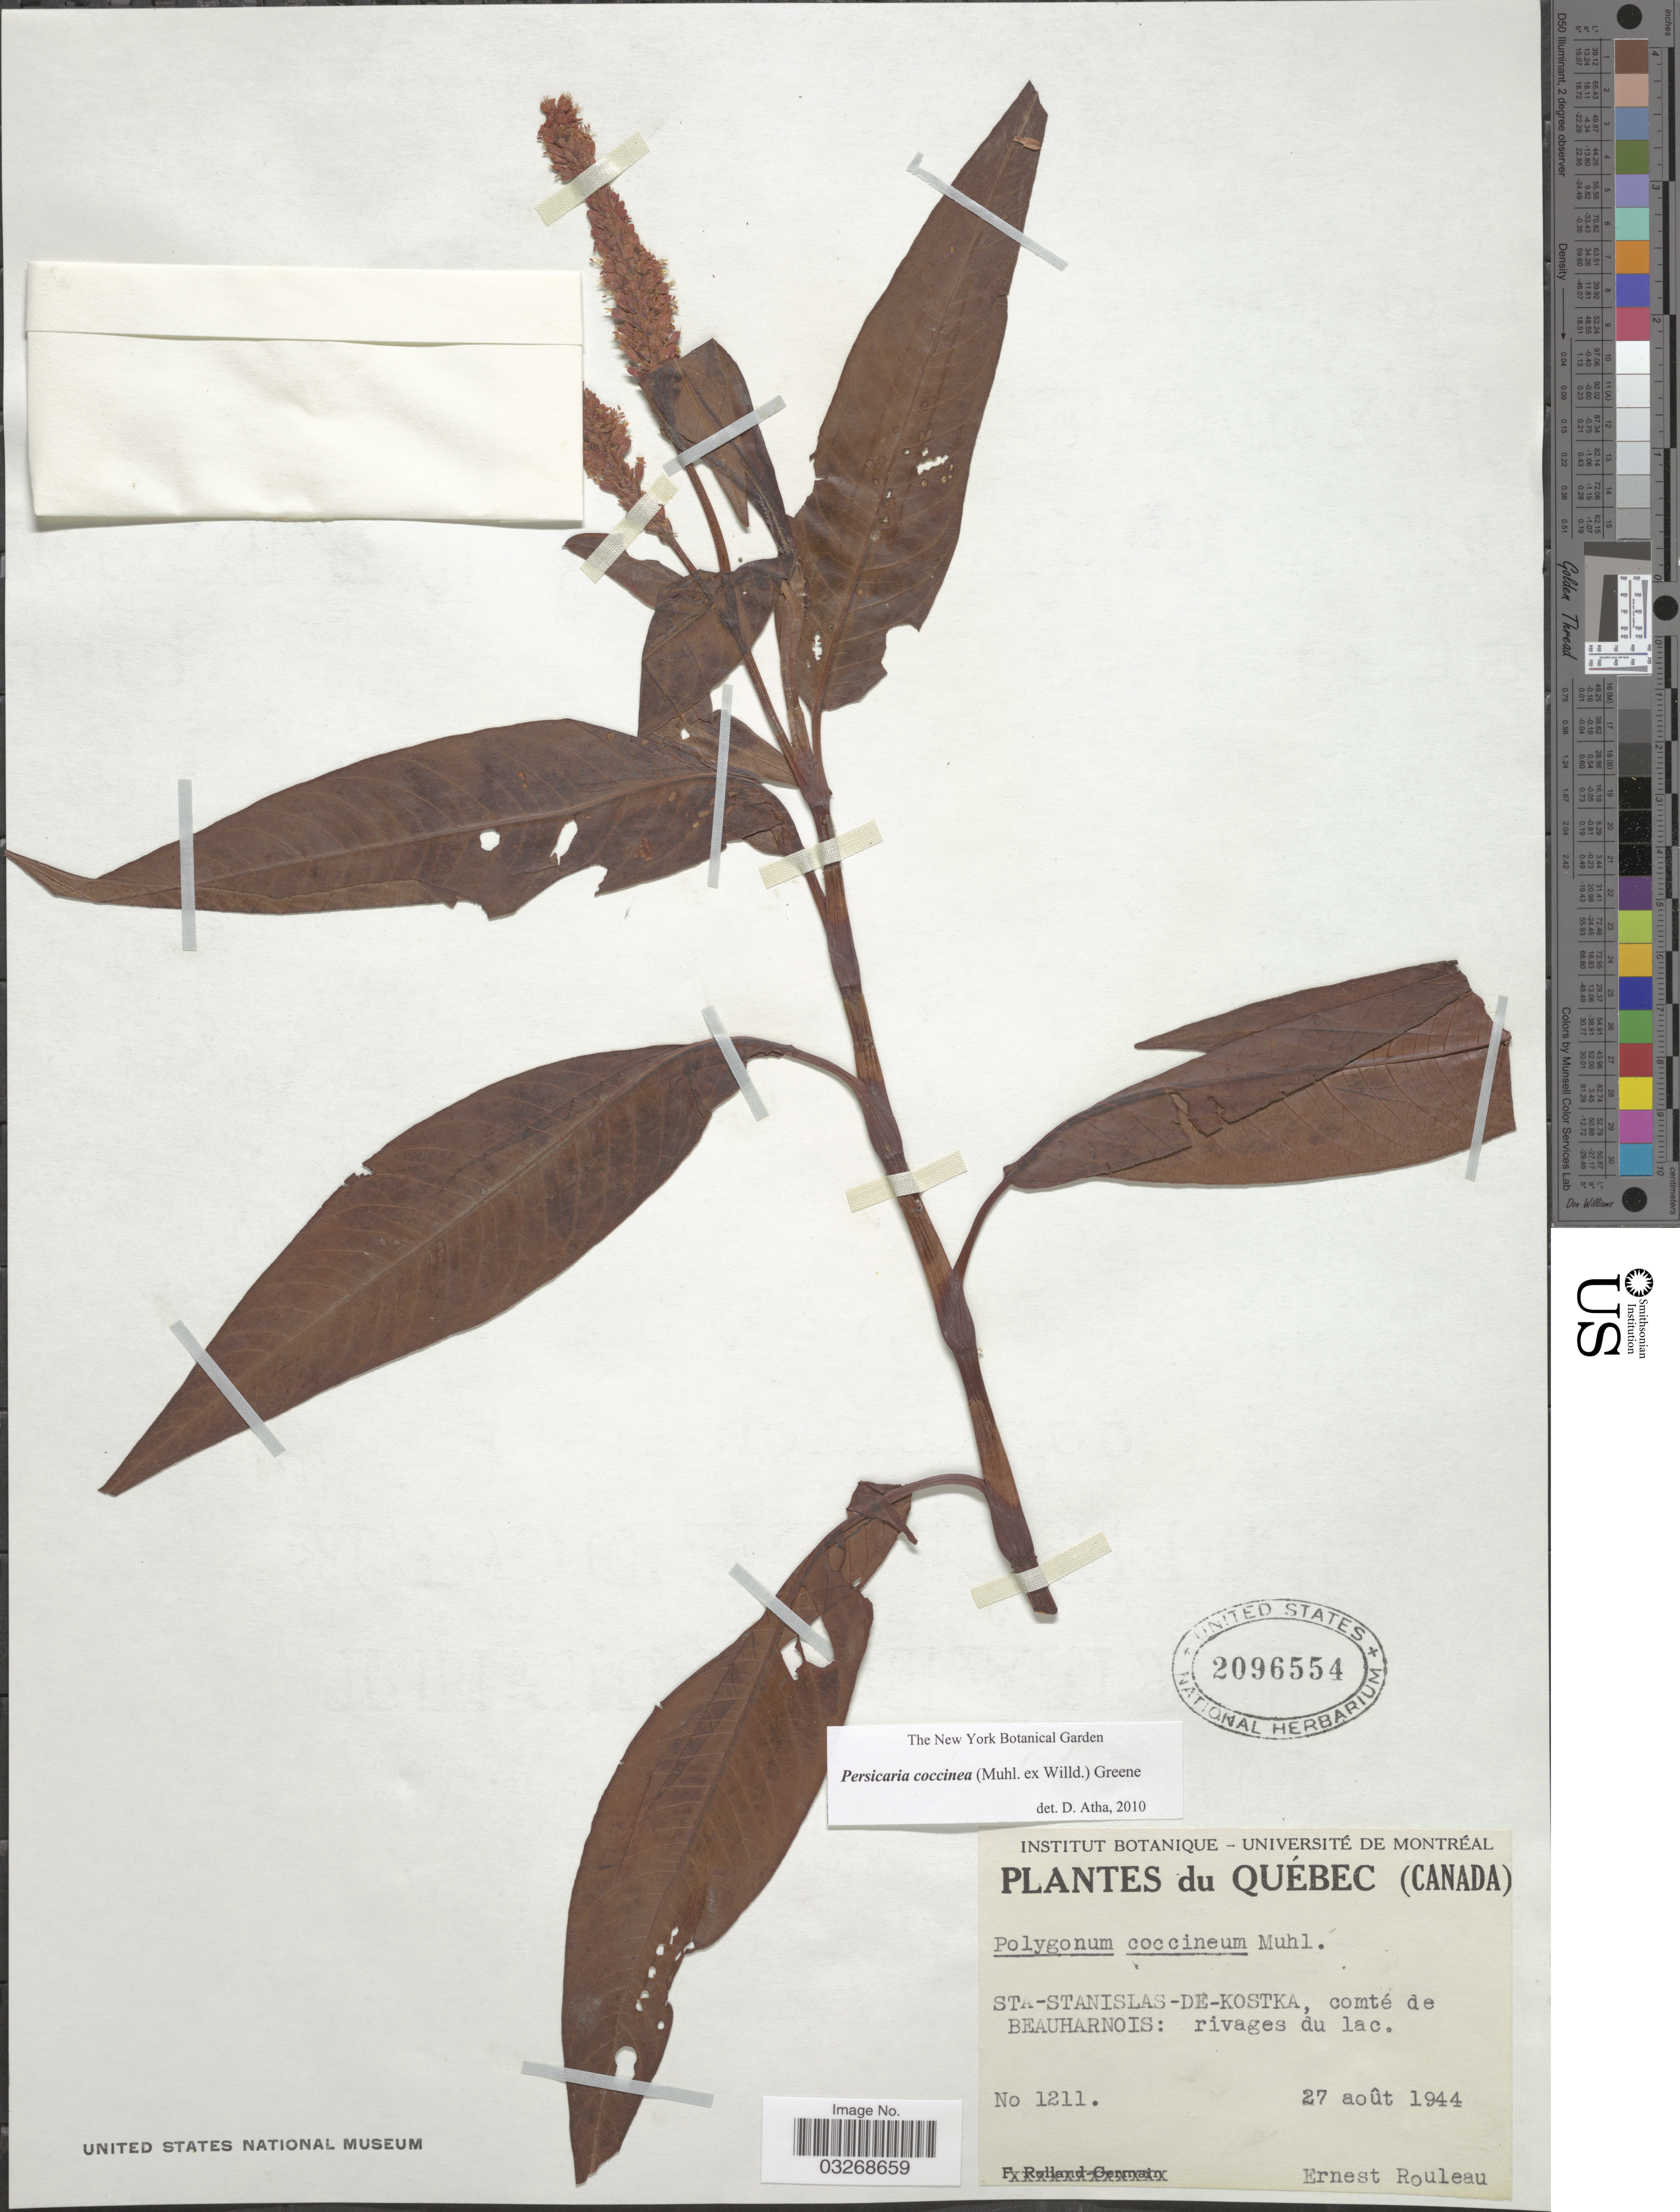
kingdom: Plantae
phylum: Tracheophyta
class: Magnoliopsida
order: Caryophyllales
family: Polygonaceae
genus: Persicaria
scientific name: Persicaria coccinea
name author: (Muhl. ex Willd.) Greene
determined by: Atha, D. E.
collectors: J. Rouleau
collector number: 1211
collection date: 1944-08-27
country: Canada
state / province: Quebec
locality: Sta-Stanislas-De-Kostka, comté de Beauharnois: rivages du lac.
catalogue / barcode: US 2096554